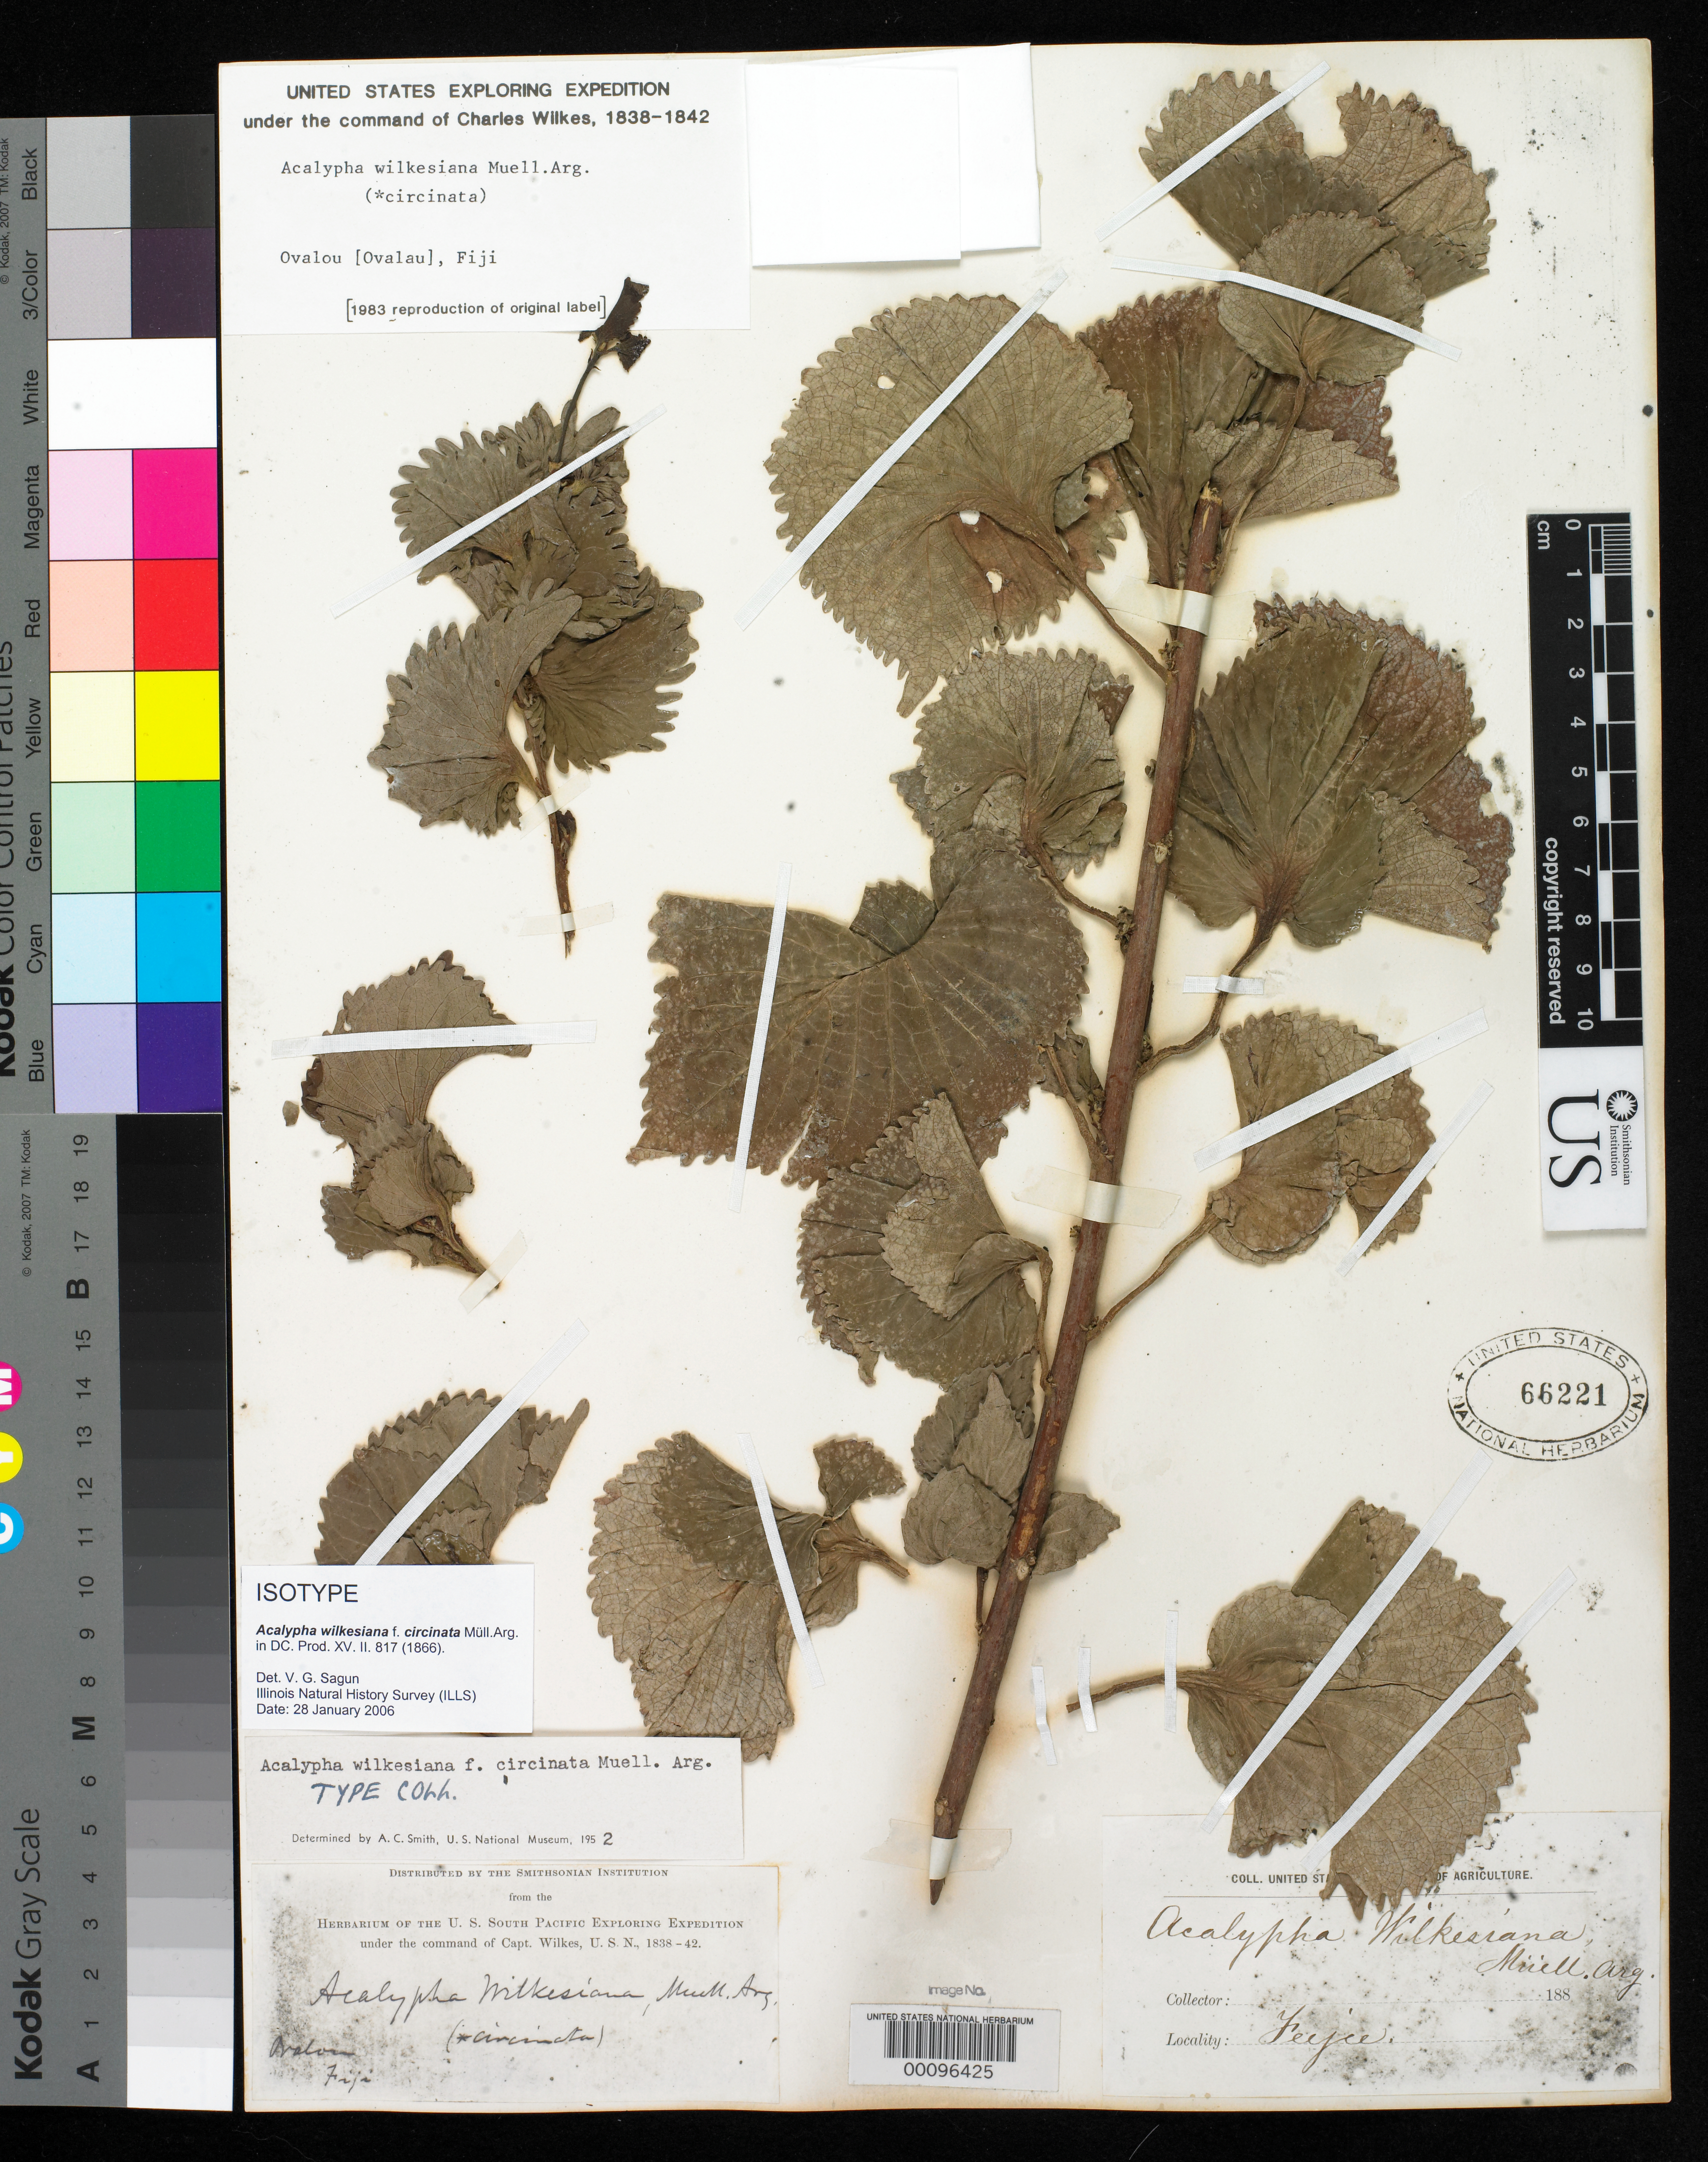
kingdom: Plantae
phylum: Tracheophyta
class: Magnoliopsida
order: Malpighiales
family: Euphorbiaceae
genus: Acalypha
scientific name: Acalypha wilkesiana f. circinata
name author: Müll. Arg. in DC.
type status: Isotype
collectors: Wilkes Explor. Exped.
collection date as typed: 1840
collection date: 1840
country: Fiji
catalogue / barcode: US 66221